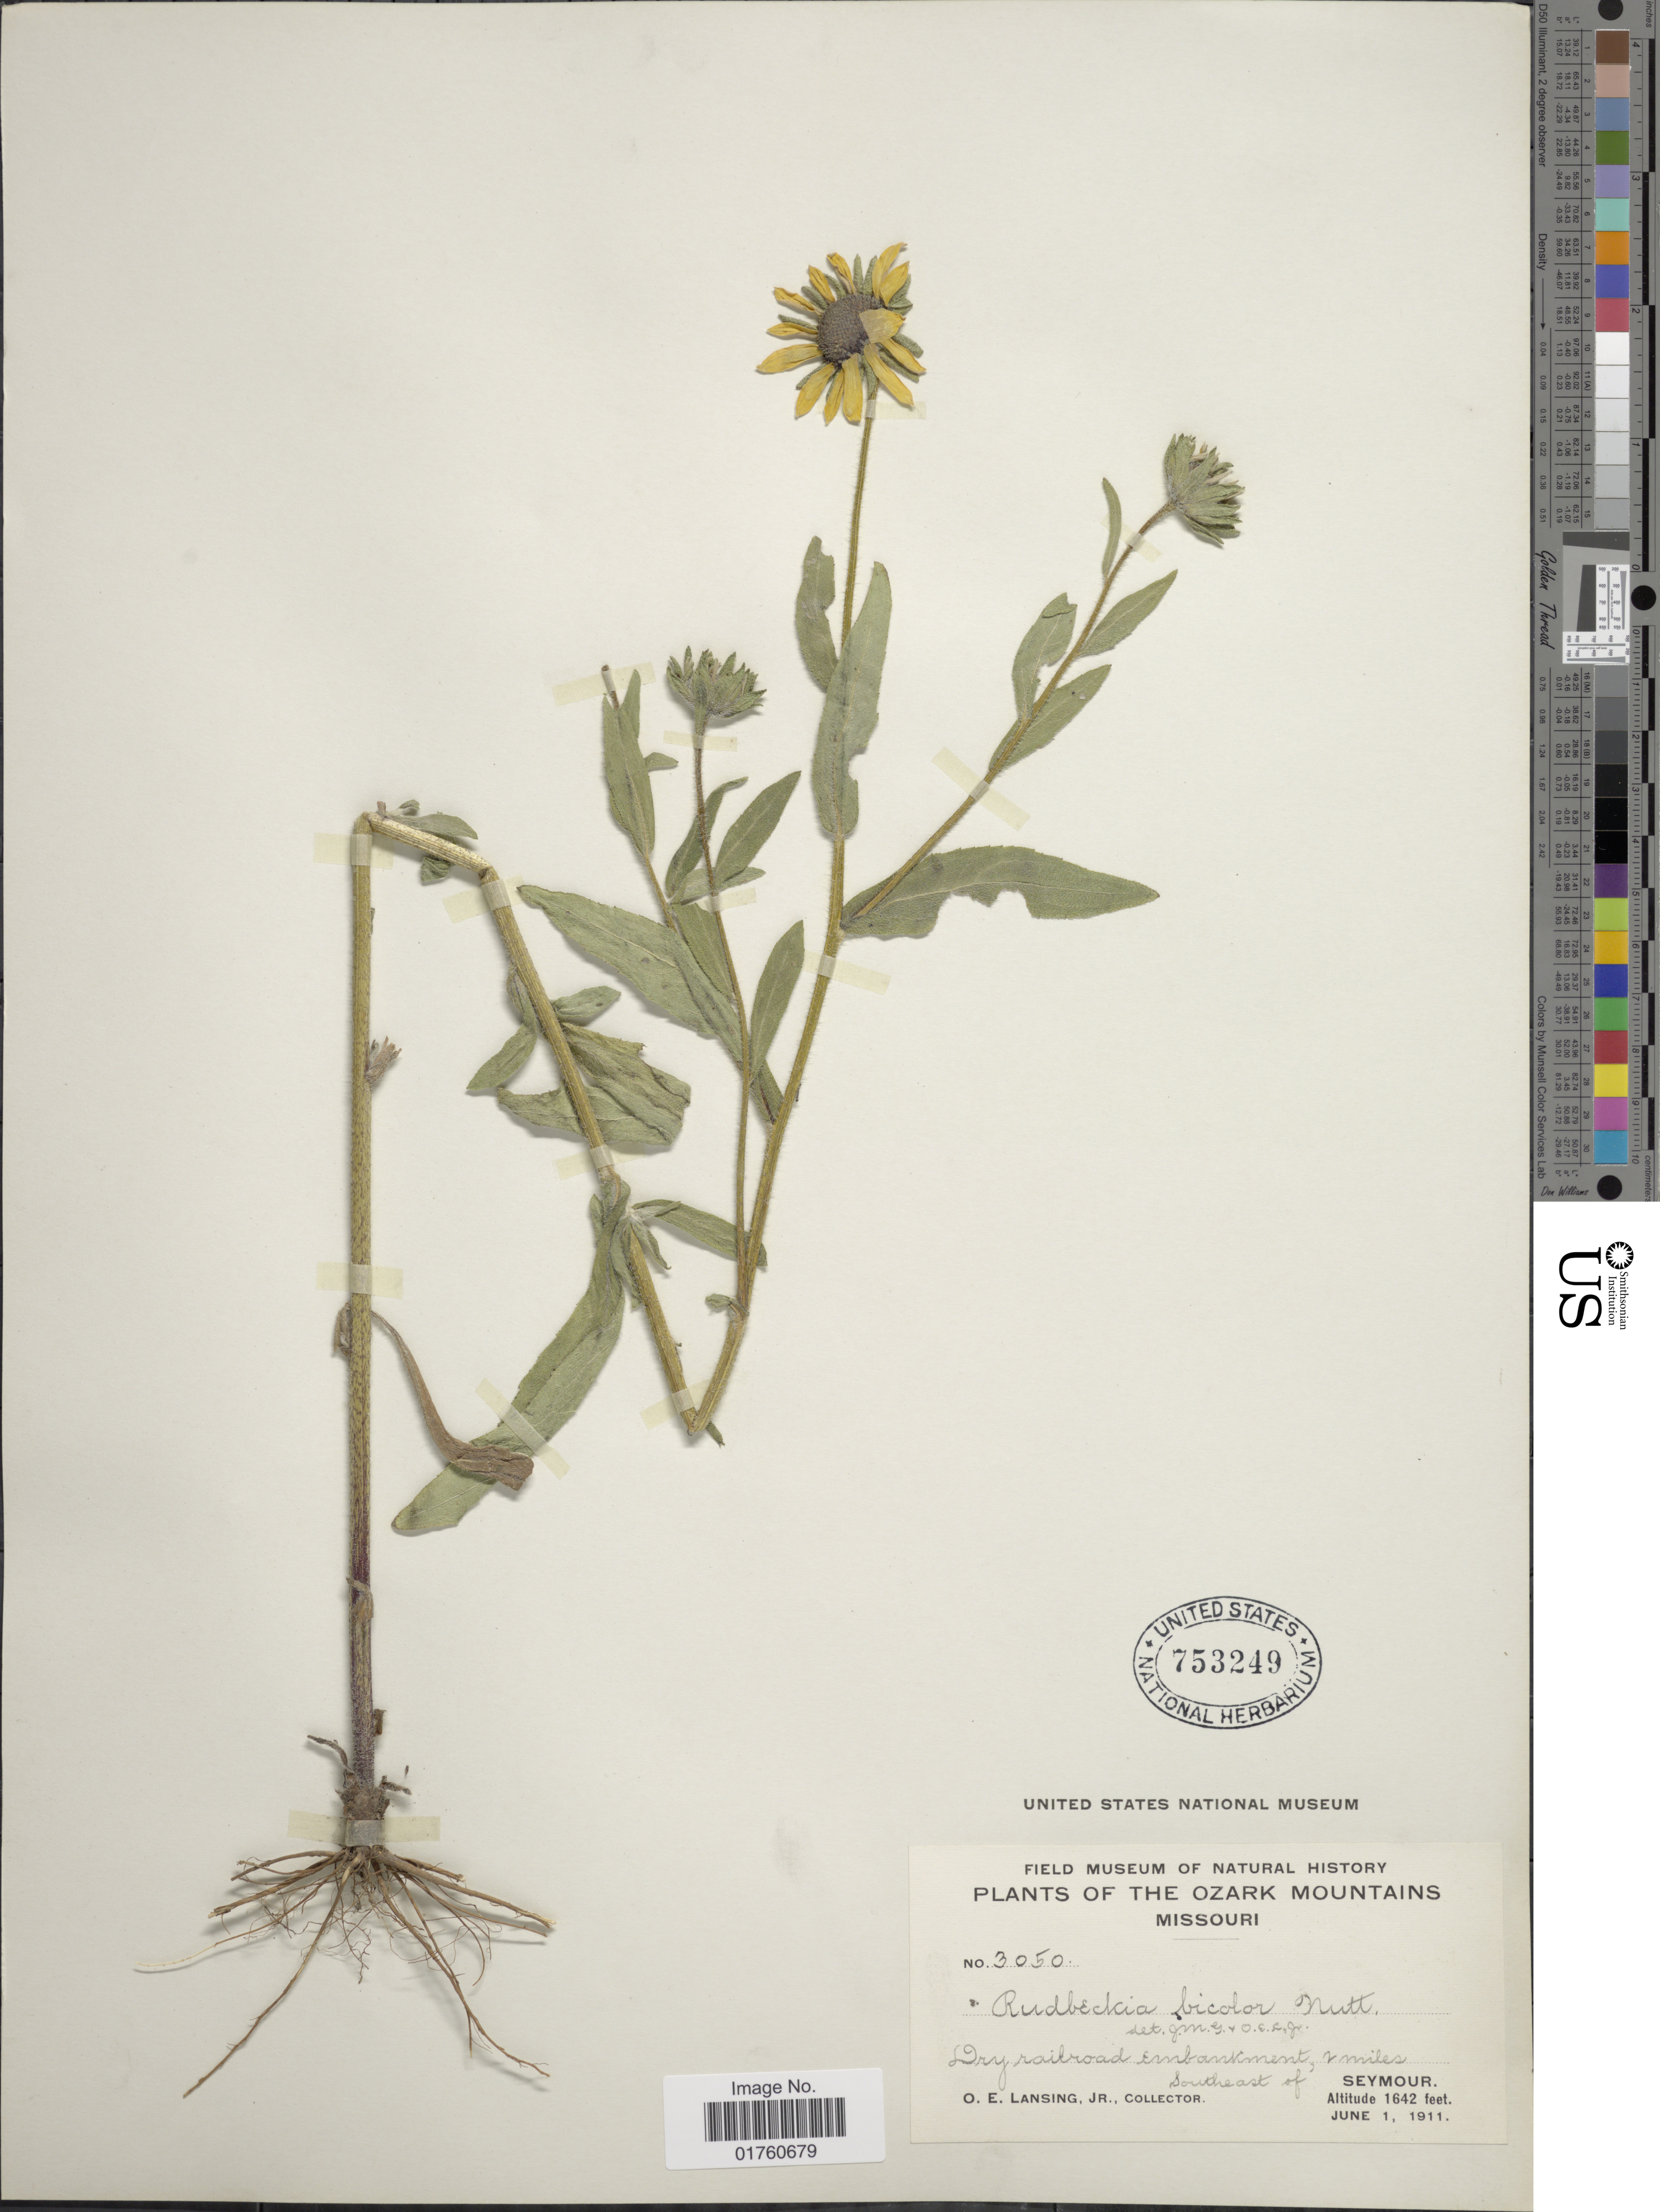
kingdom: Plantae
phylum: Tracheophyta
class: Magnoliopsida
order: Asterales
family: Asteraceae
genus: Rudbeckia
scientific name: Rudbeckia bicolor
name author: Nutt.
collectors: O. Lansing Jr.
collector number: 3050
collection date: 1911-06-01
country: United States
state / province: Missouri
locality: The Ozark Mountains, Dry railroad embankment, 2 miles southeast of Seymour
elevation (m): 500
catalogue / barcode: US 753249